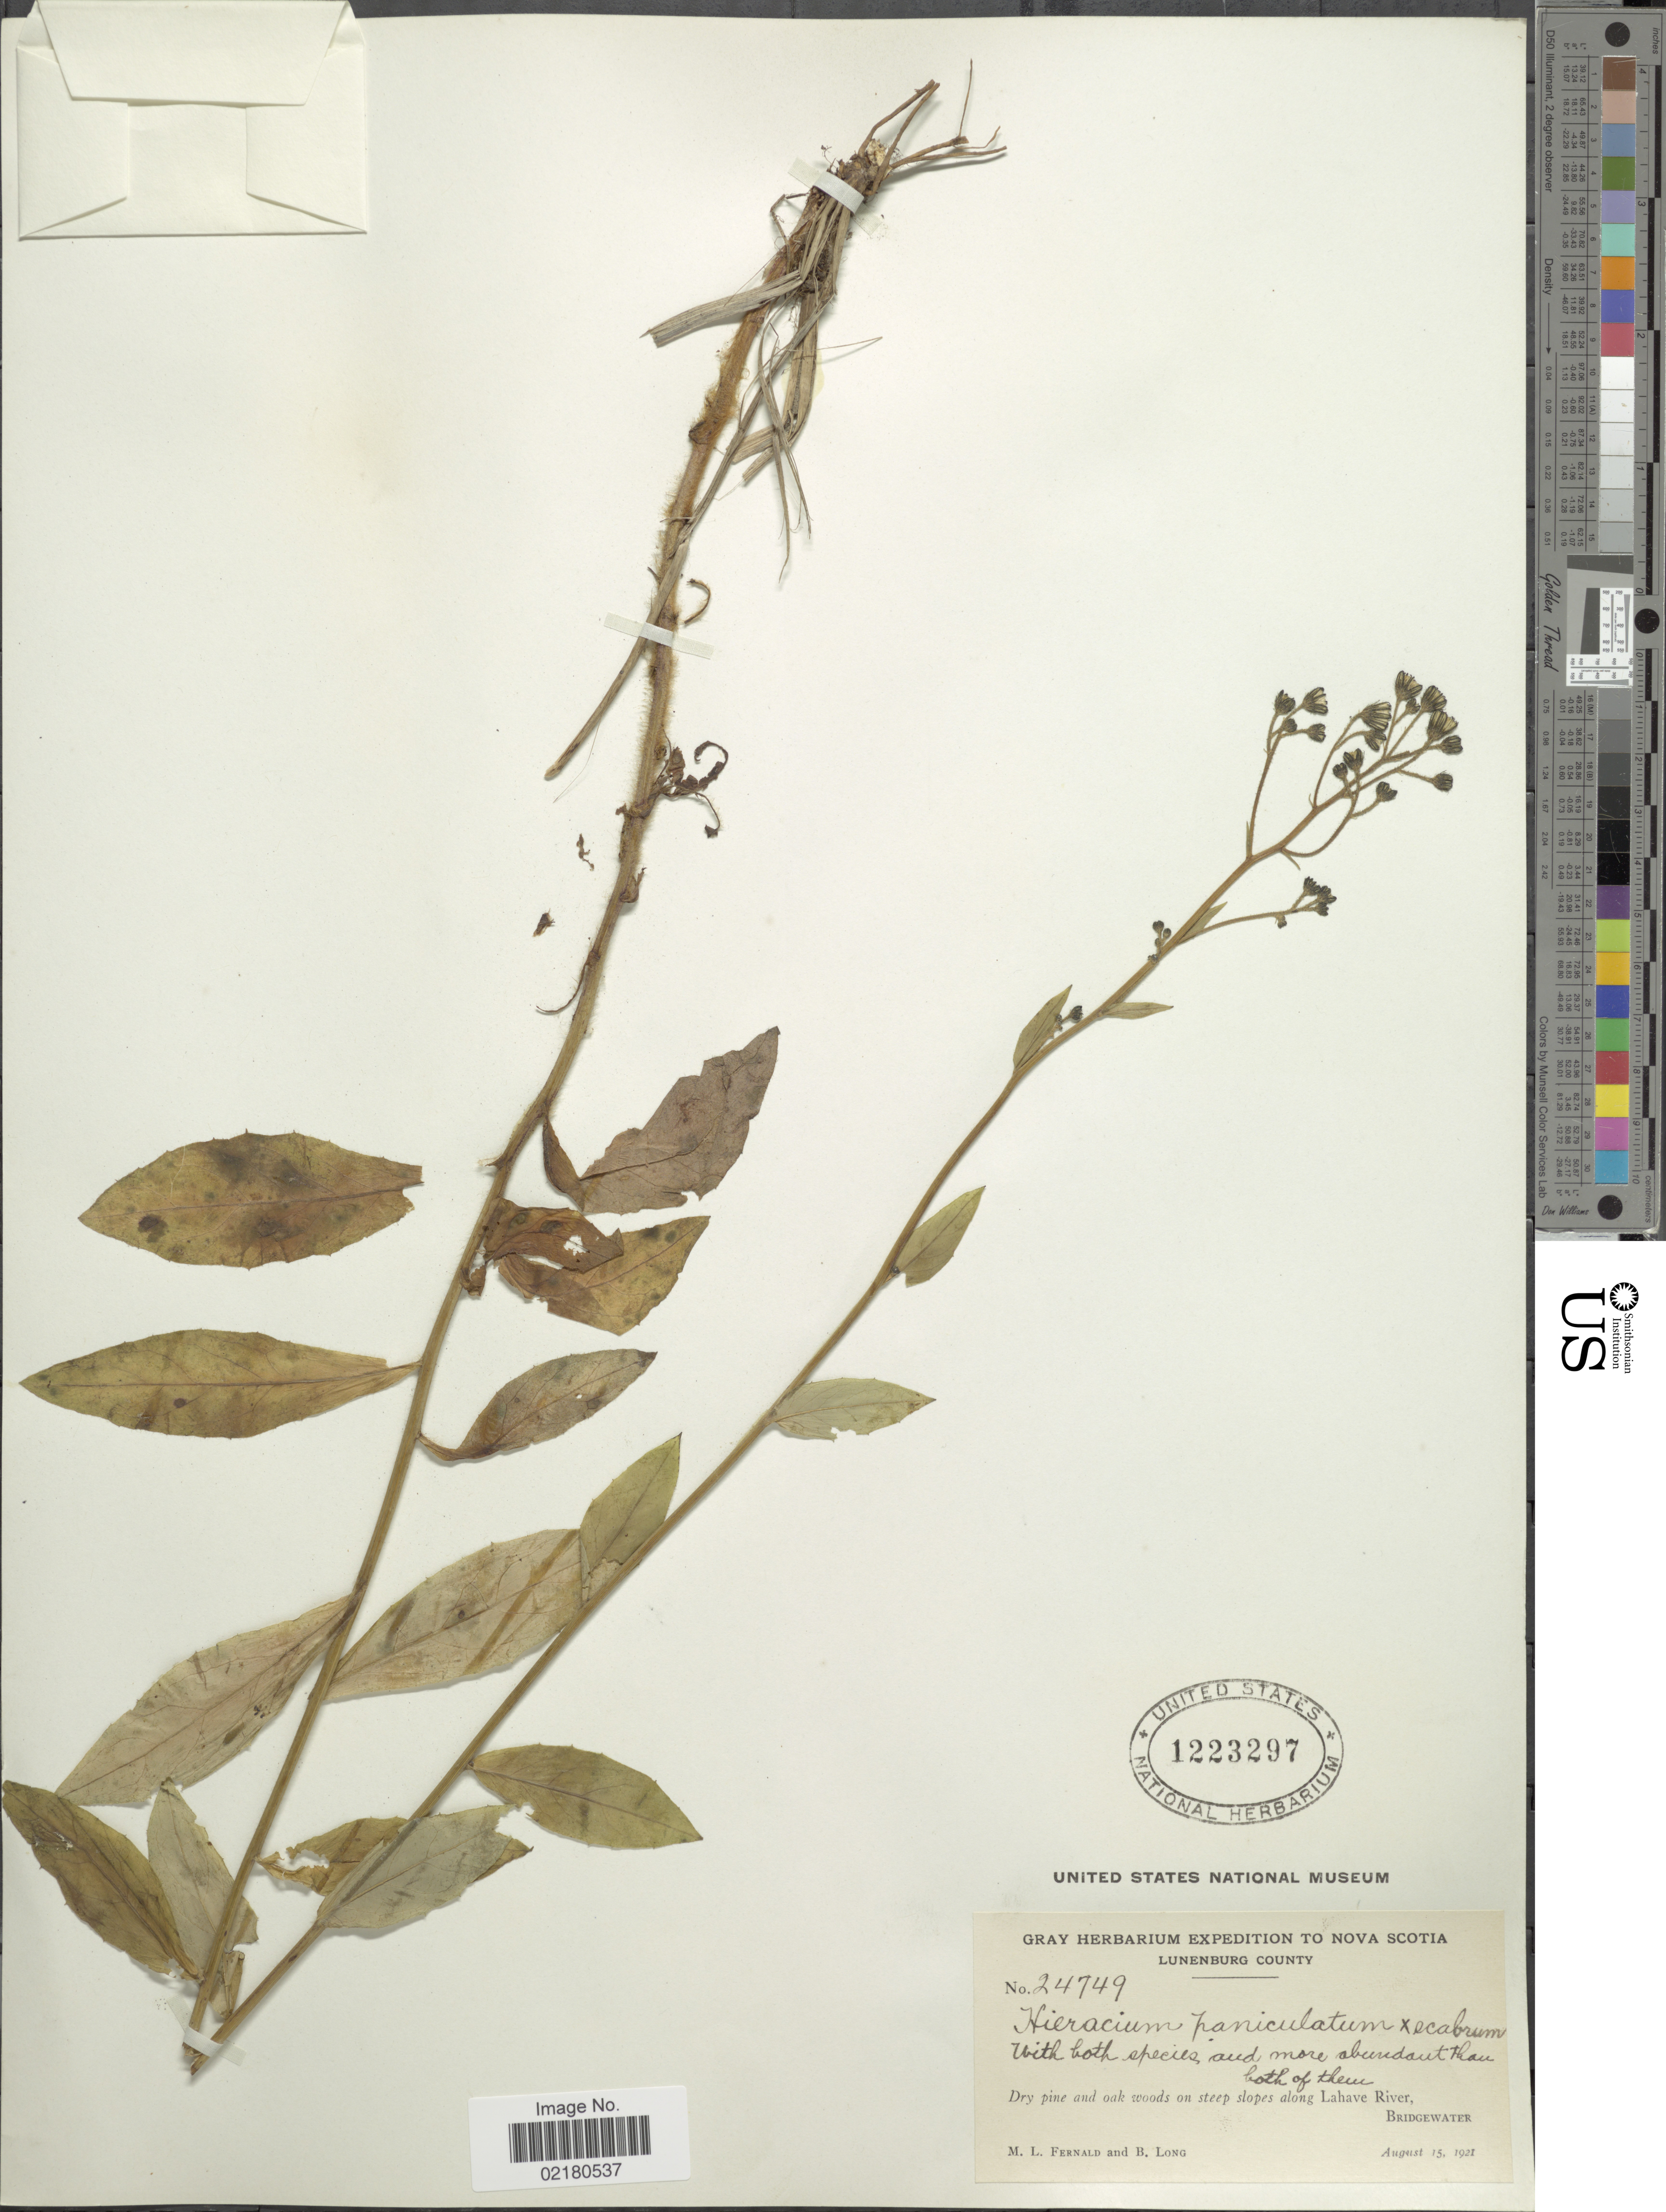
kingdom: Plantae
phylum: Tracheophyta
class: Magnoliopsida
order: Asterales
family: Asteraceae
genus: Hieracium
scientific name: Hieracium paniculatum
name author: L.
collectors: M. L. Fernald & B. Long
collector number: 24749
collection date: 1921-08-15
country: Canada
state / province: Nova Scotia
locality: Lunenburg County: Dry pine and oak woods on steep slopes along Lahave river, Bridgewater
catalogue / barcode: US 1223297